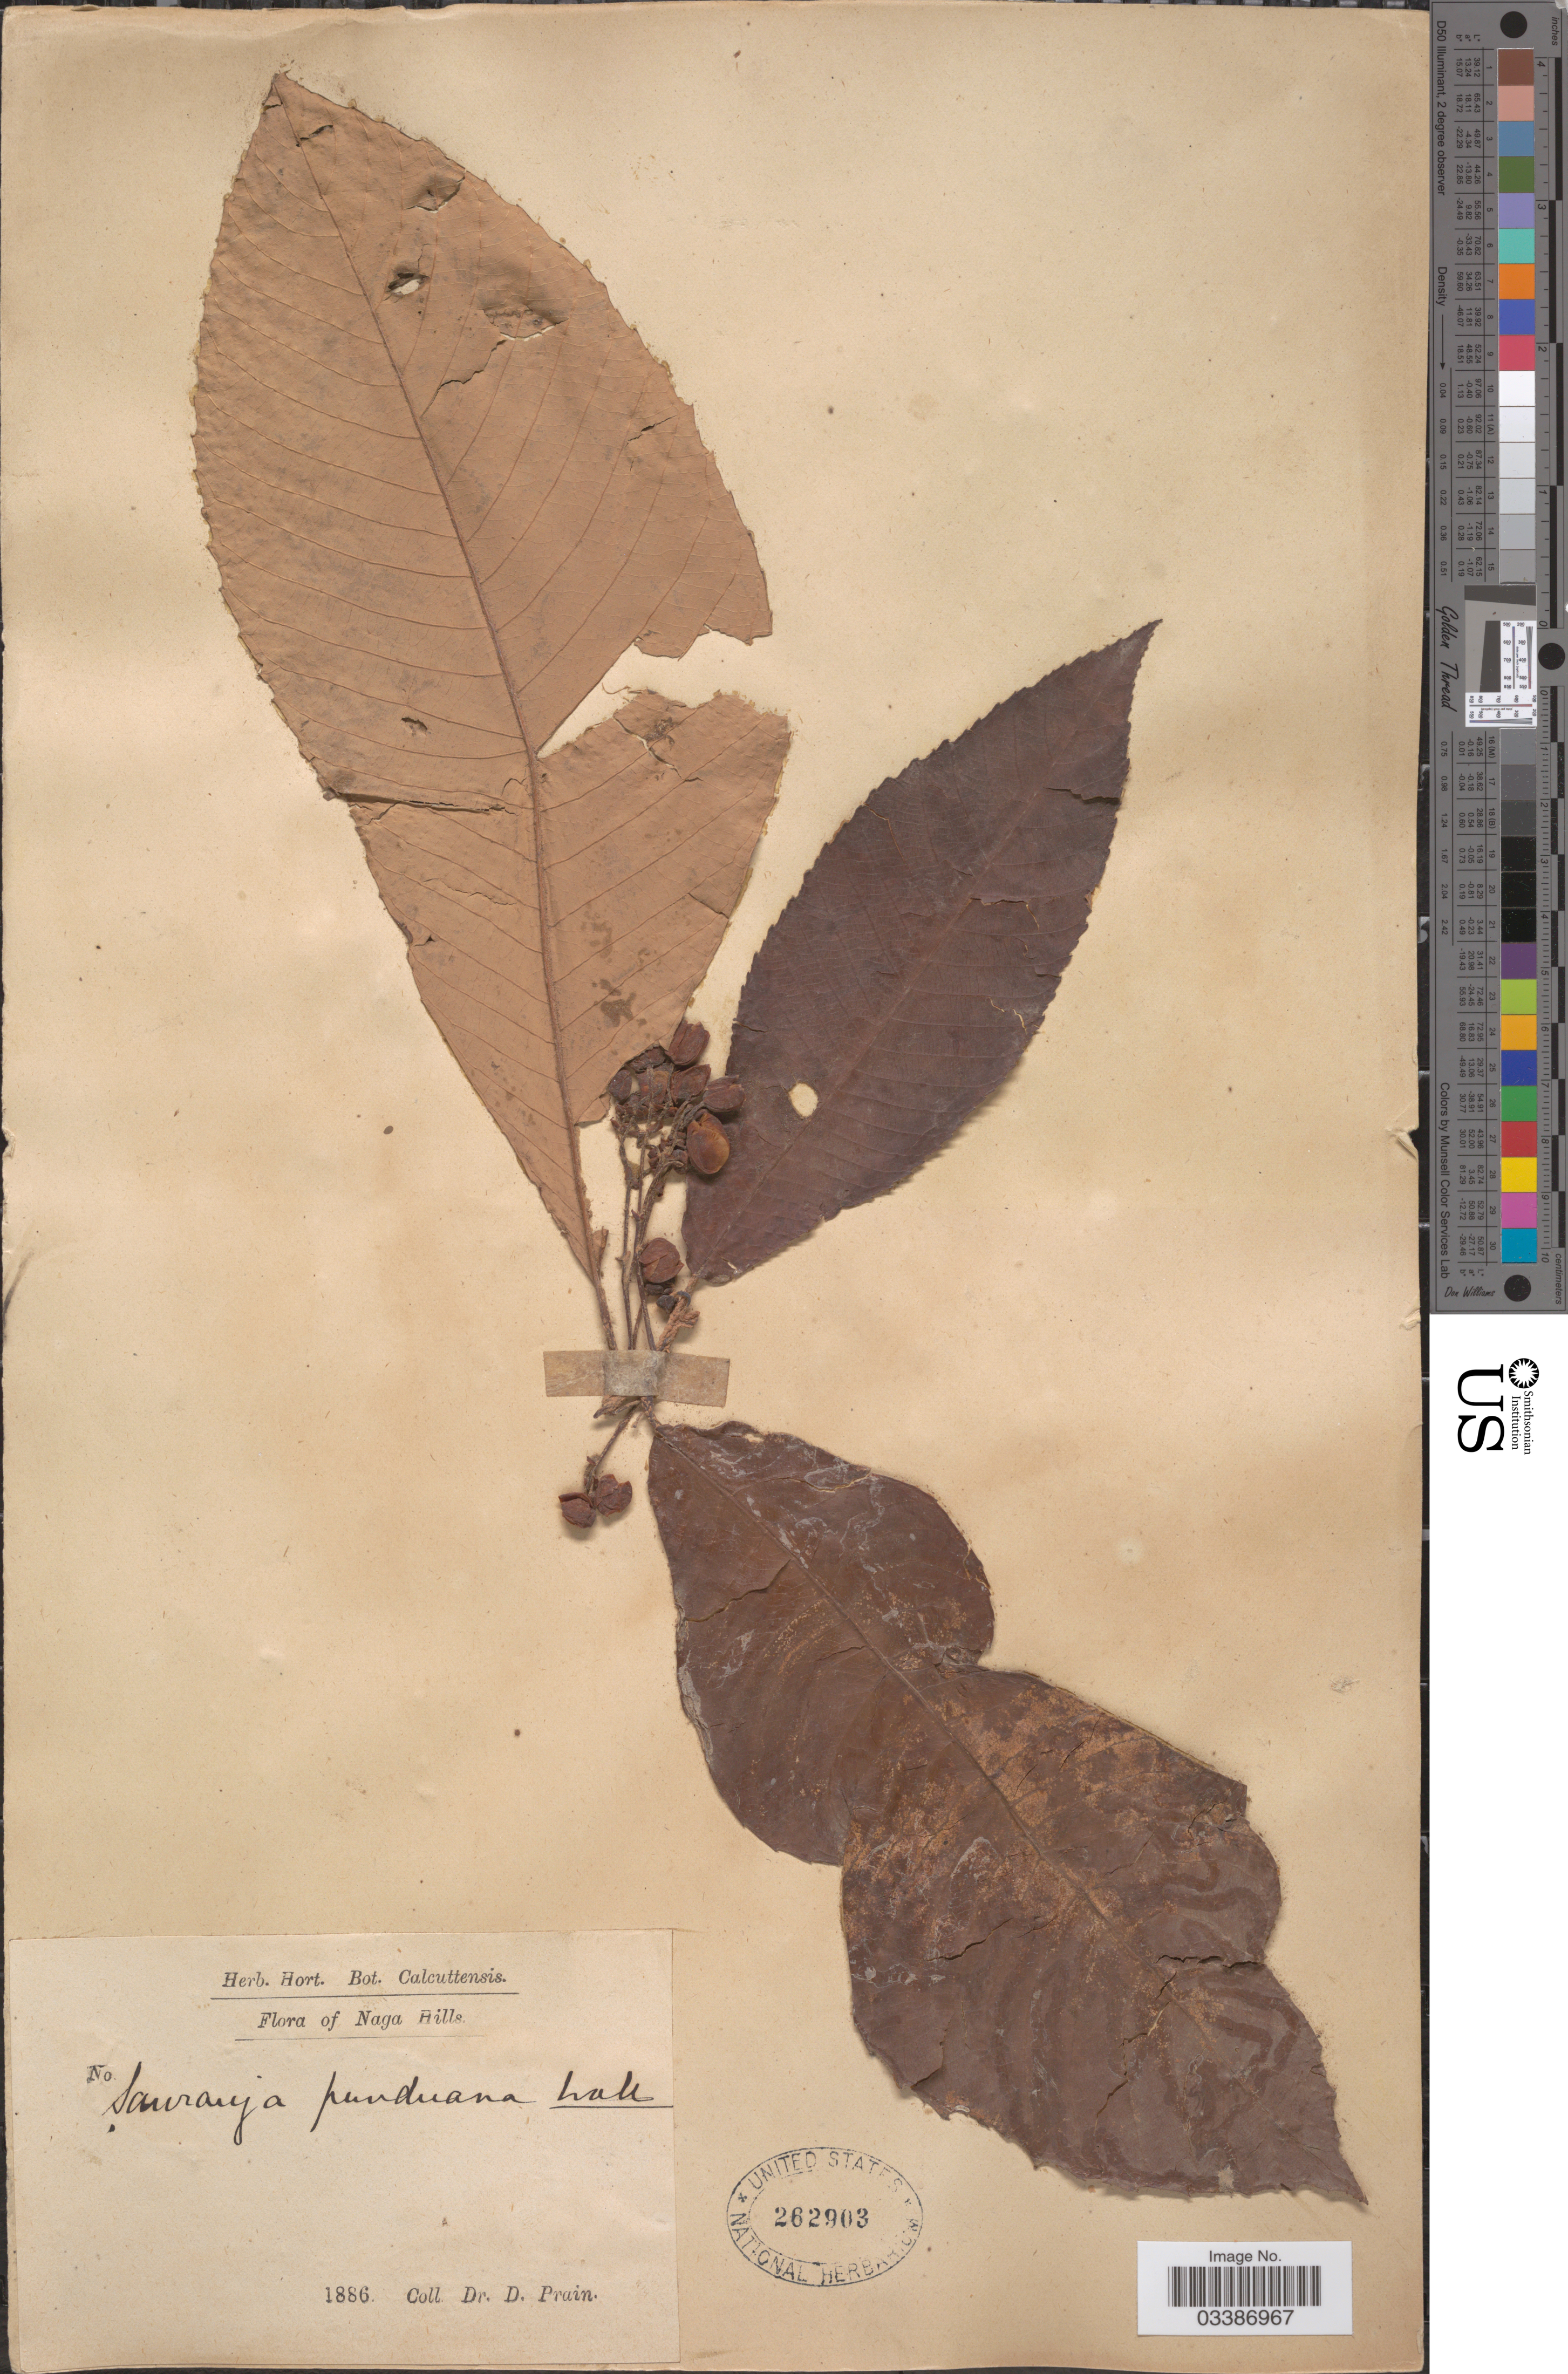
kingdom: Plantae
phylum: Tracheophyta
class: Magnoliopsida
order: Ericales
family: Actinidiaceae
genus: Saurauia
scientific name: Saurauia punduana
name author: Wall.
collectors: D. Prain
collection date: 1886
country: India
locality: Naga Hills.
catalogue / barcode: US 262903